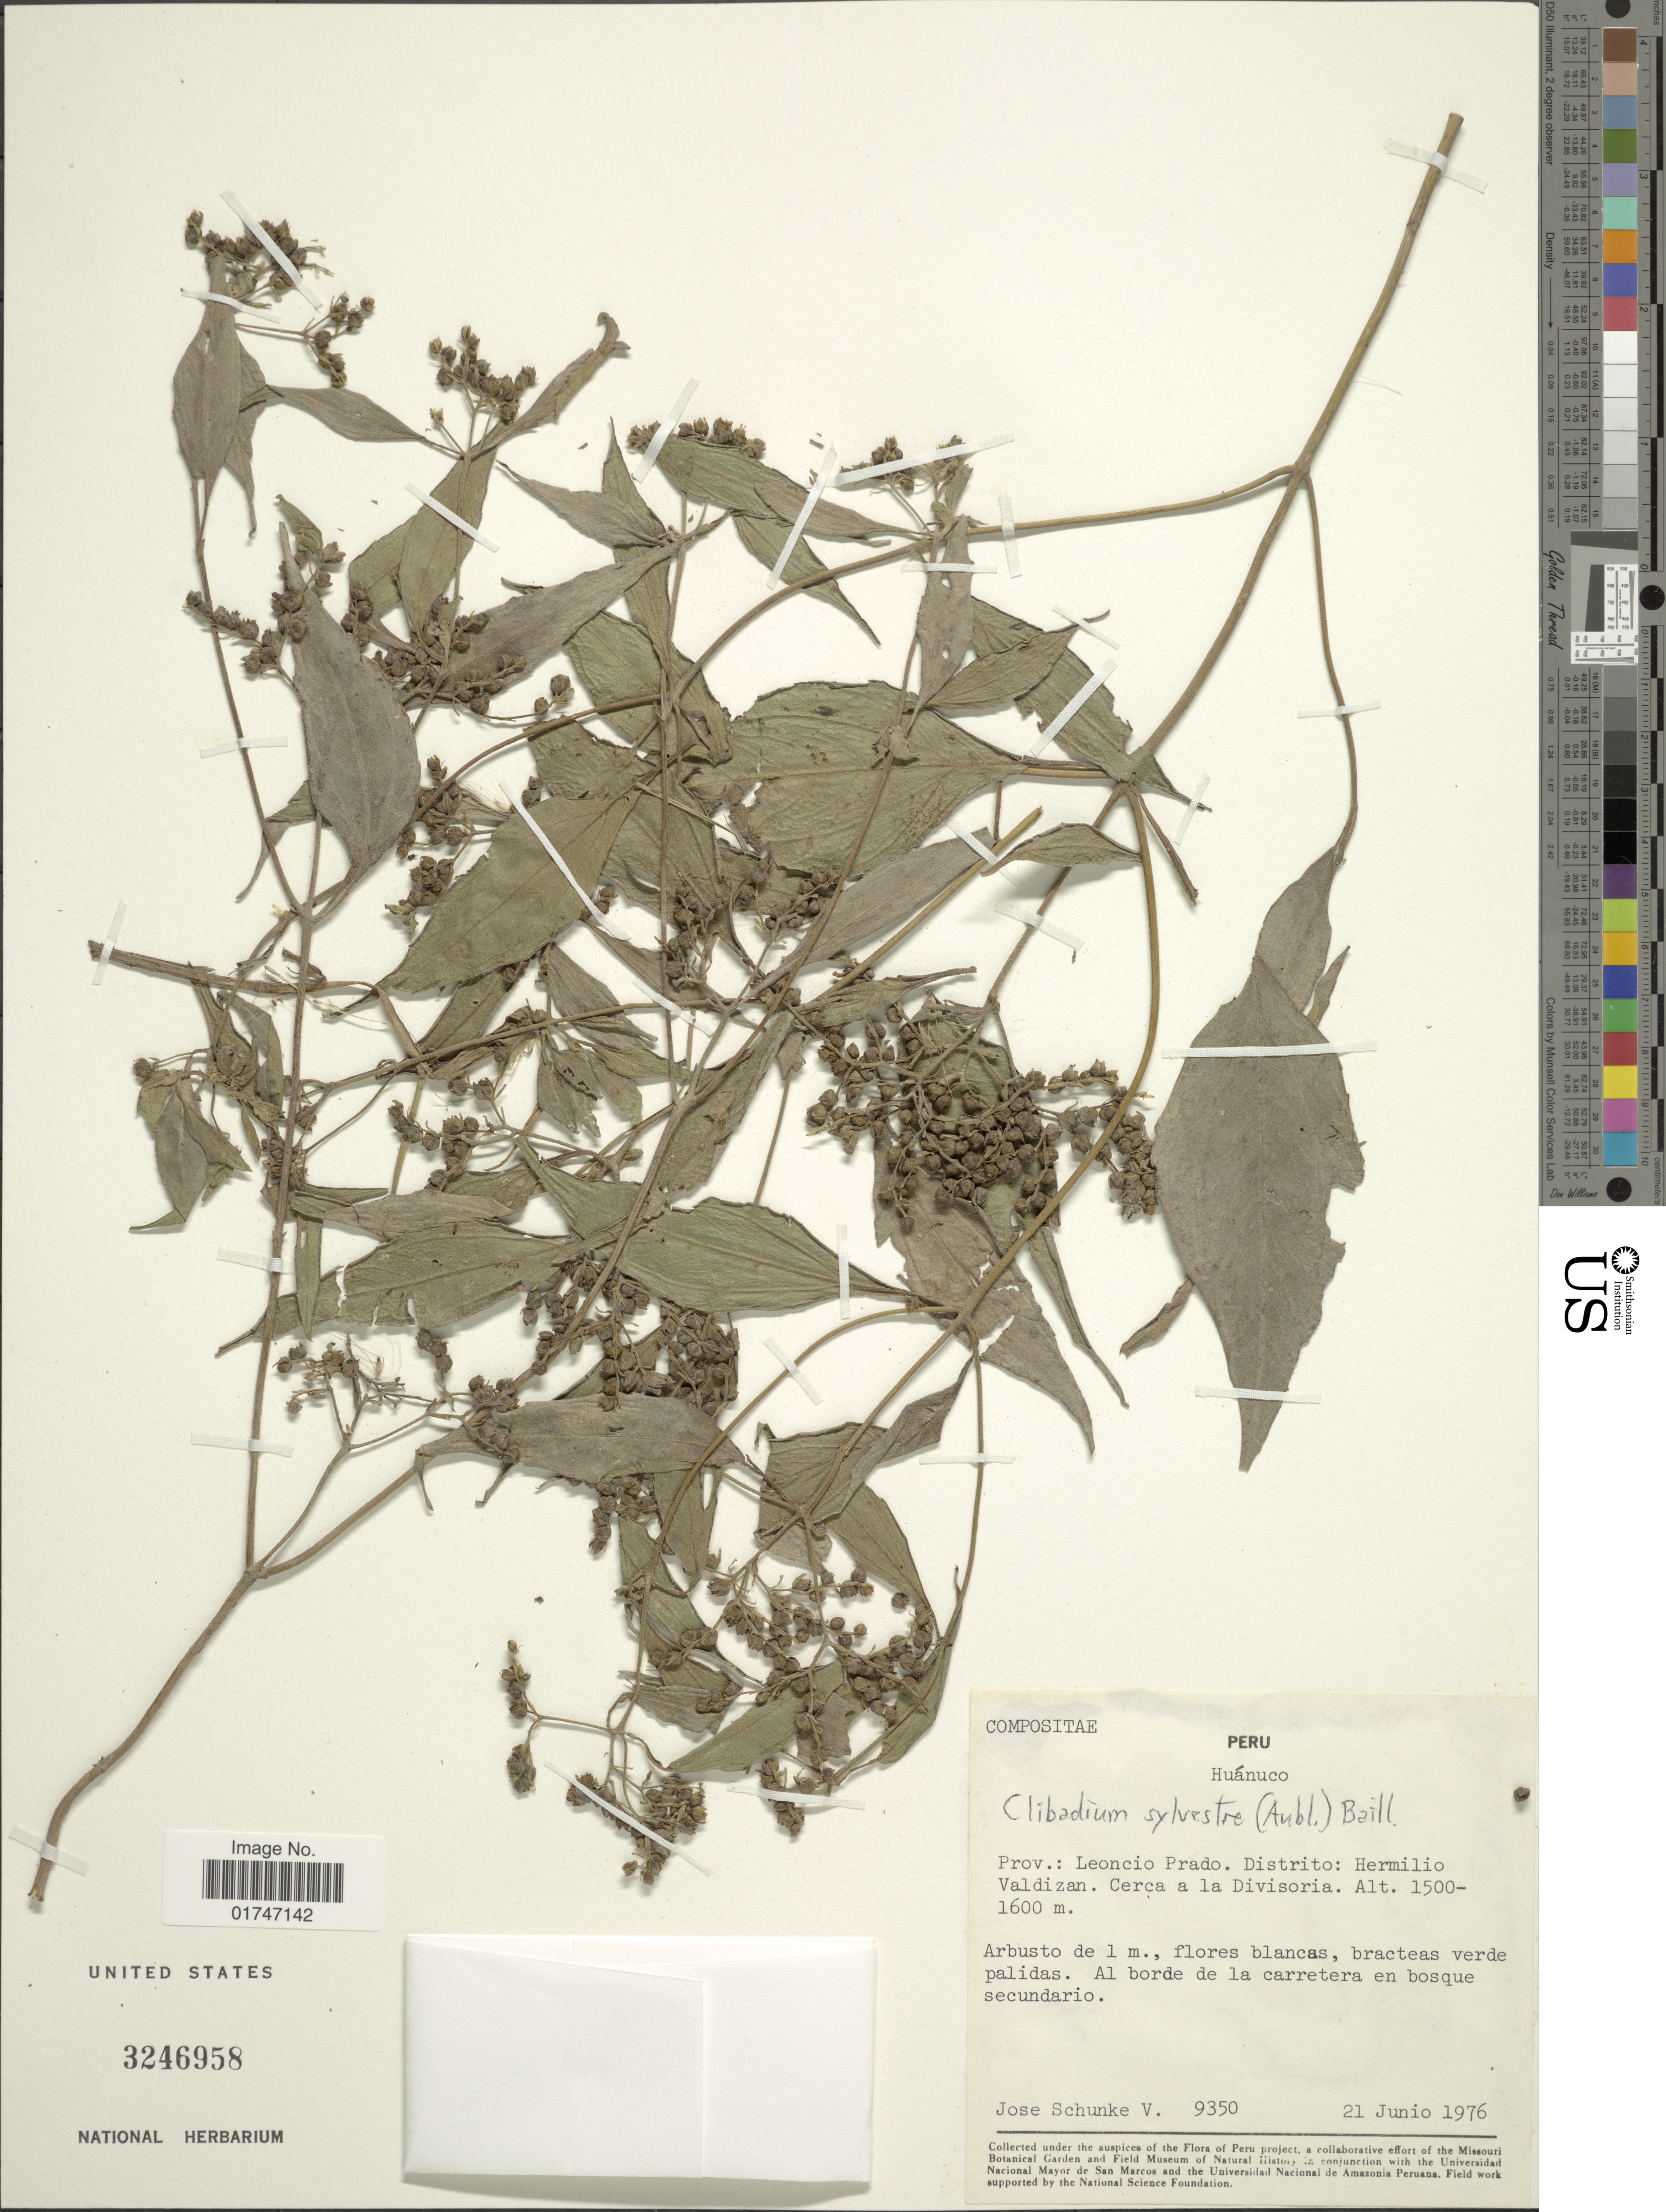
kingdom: Plantae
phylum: Tracheophyta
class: Magnoliopsida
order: Asterales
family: Asteraceae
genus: Clibadium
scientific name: Clibadium sylvestre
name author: (Aubl.) Baill.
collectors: J. Schunke Vigo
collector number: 9350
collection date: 1976-06-21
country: Peru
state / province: Huánuco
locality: Prov.: Leoncio Prado. Distrito: Hermilio Valdizan. Cerca a la Divisoria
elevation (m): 1500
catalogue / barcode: US 3246958